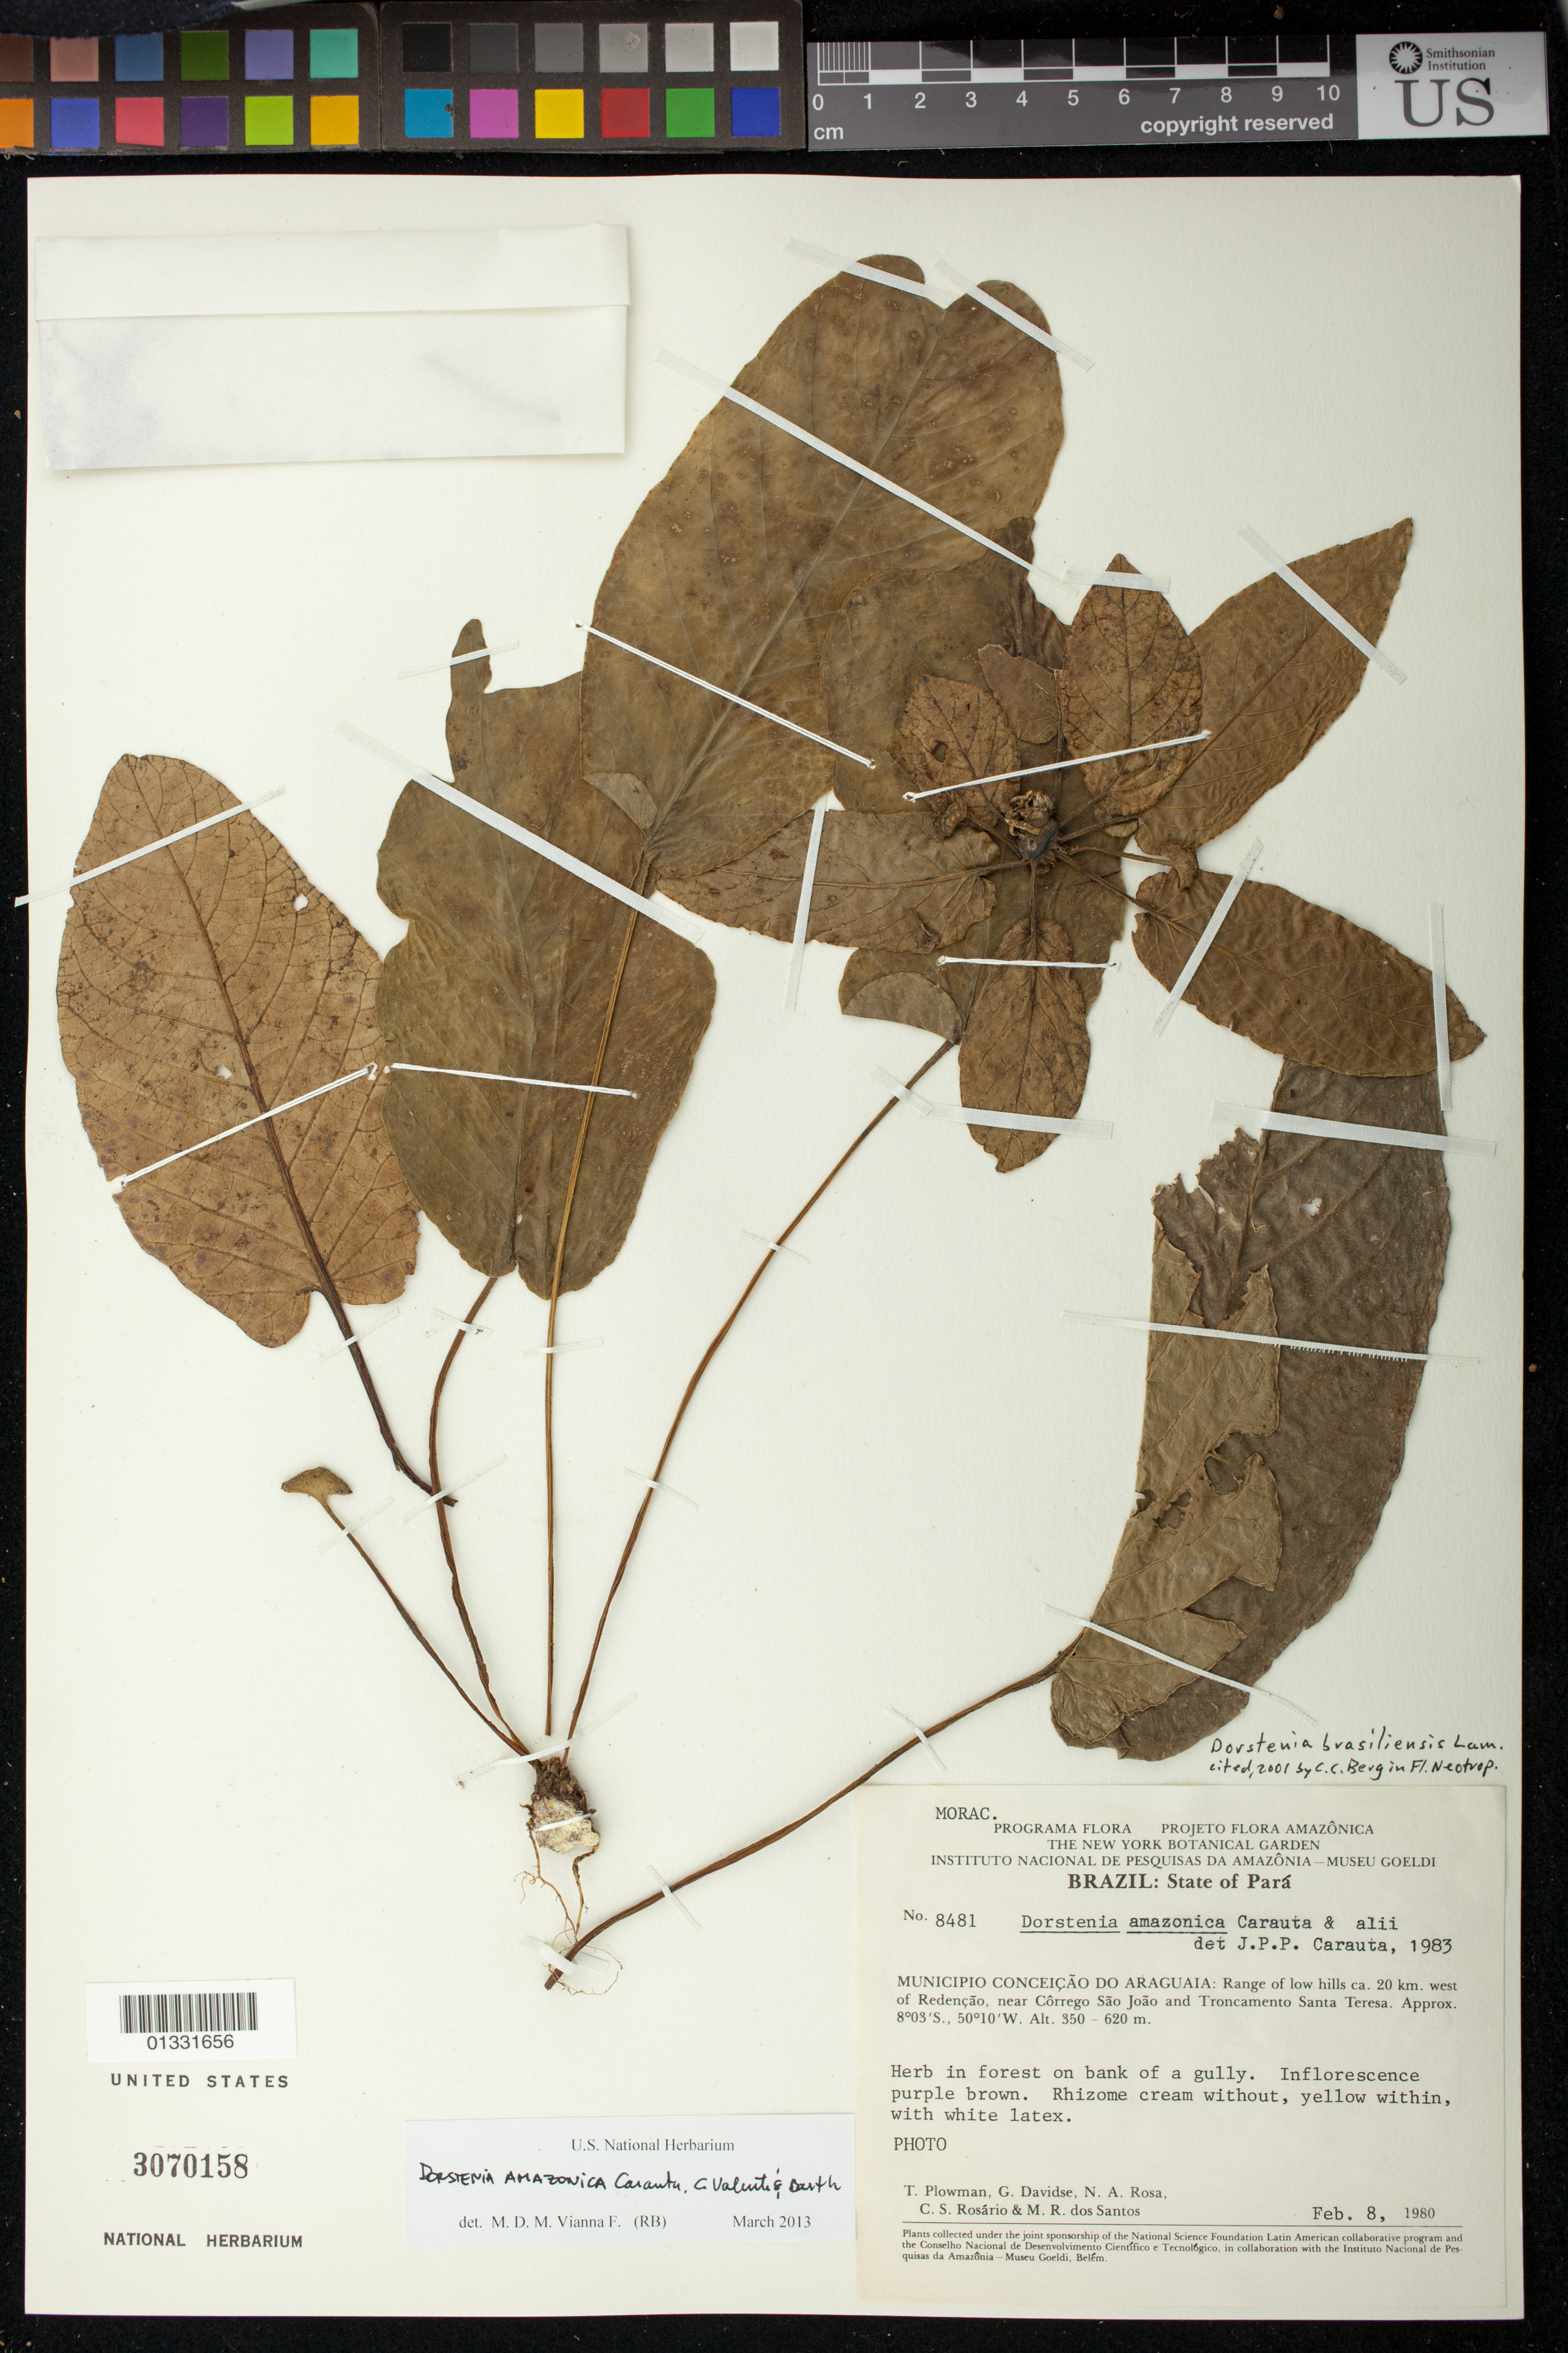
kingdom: Plantae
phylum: Tracheophyta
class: Magnoliopsida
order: Rosales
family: Moraceae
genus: Dorstenia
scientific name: Dorstenia amazonica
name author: Carauta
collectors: T. Plowman, G. Davidse, N. A. Rosa, C. S. Rosário & M. R. dos Santos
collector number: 8481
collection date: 1980-02-08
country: Brazil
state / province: Pará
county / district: Conceição do Araguaia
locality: Range of low hills ca 20km west of Redenção, near Côrrego São José and Troncamento Santa Teresa.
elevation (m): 350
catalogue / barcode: US 3070158